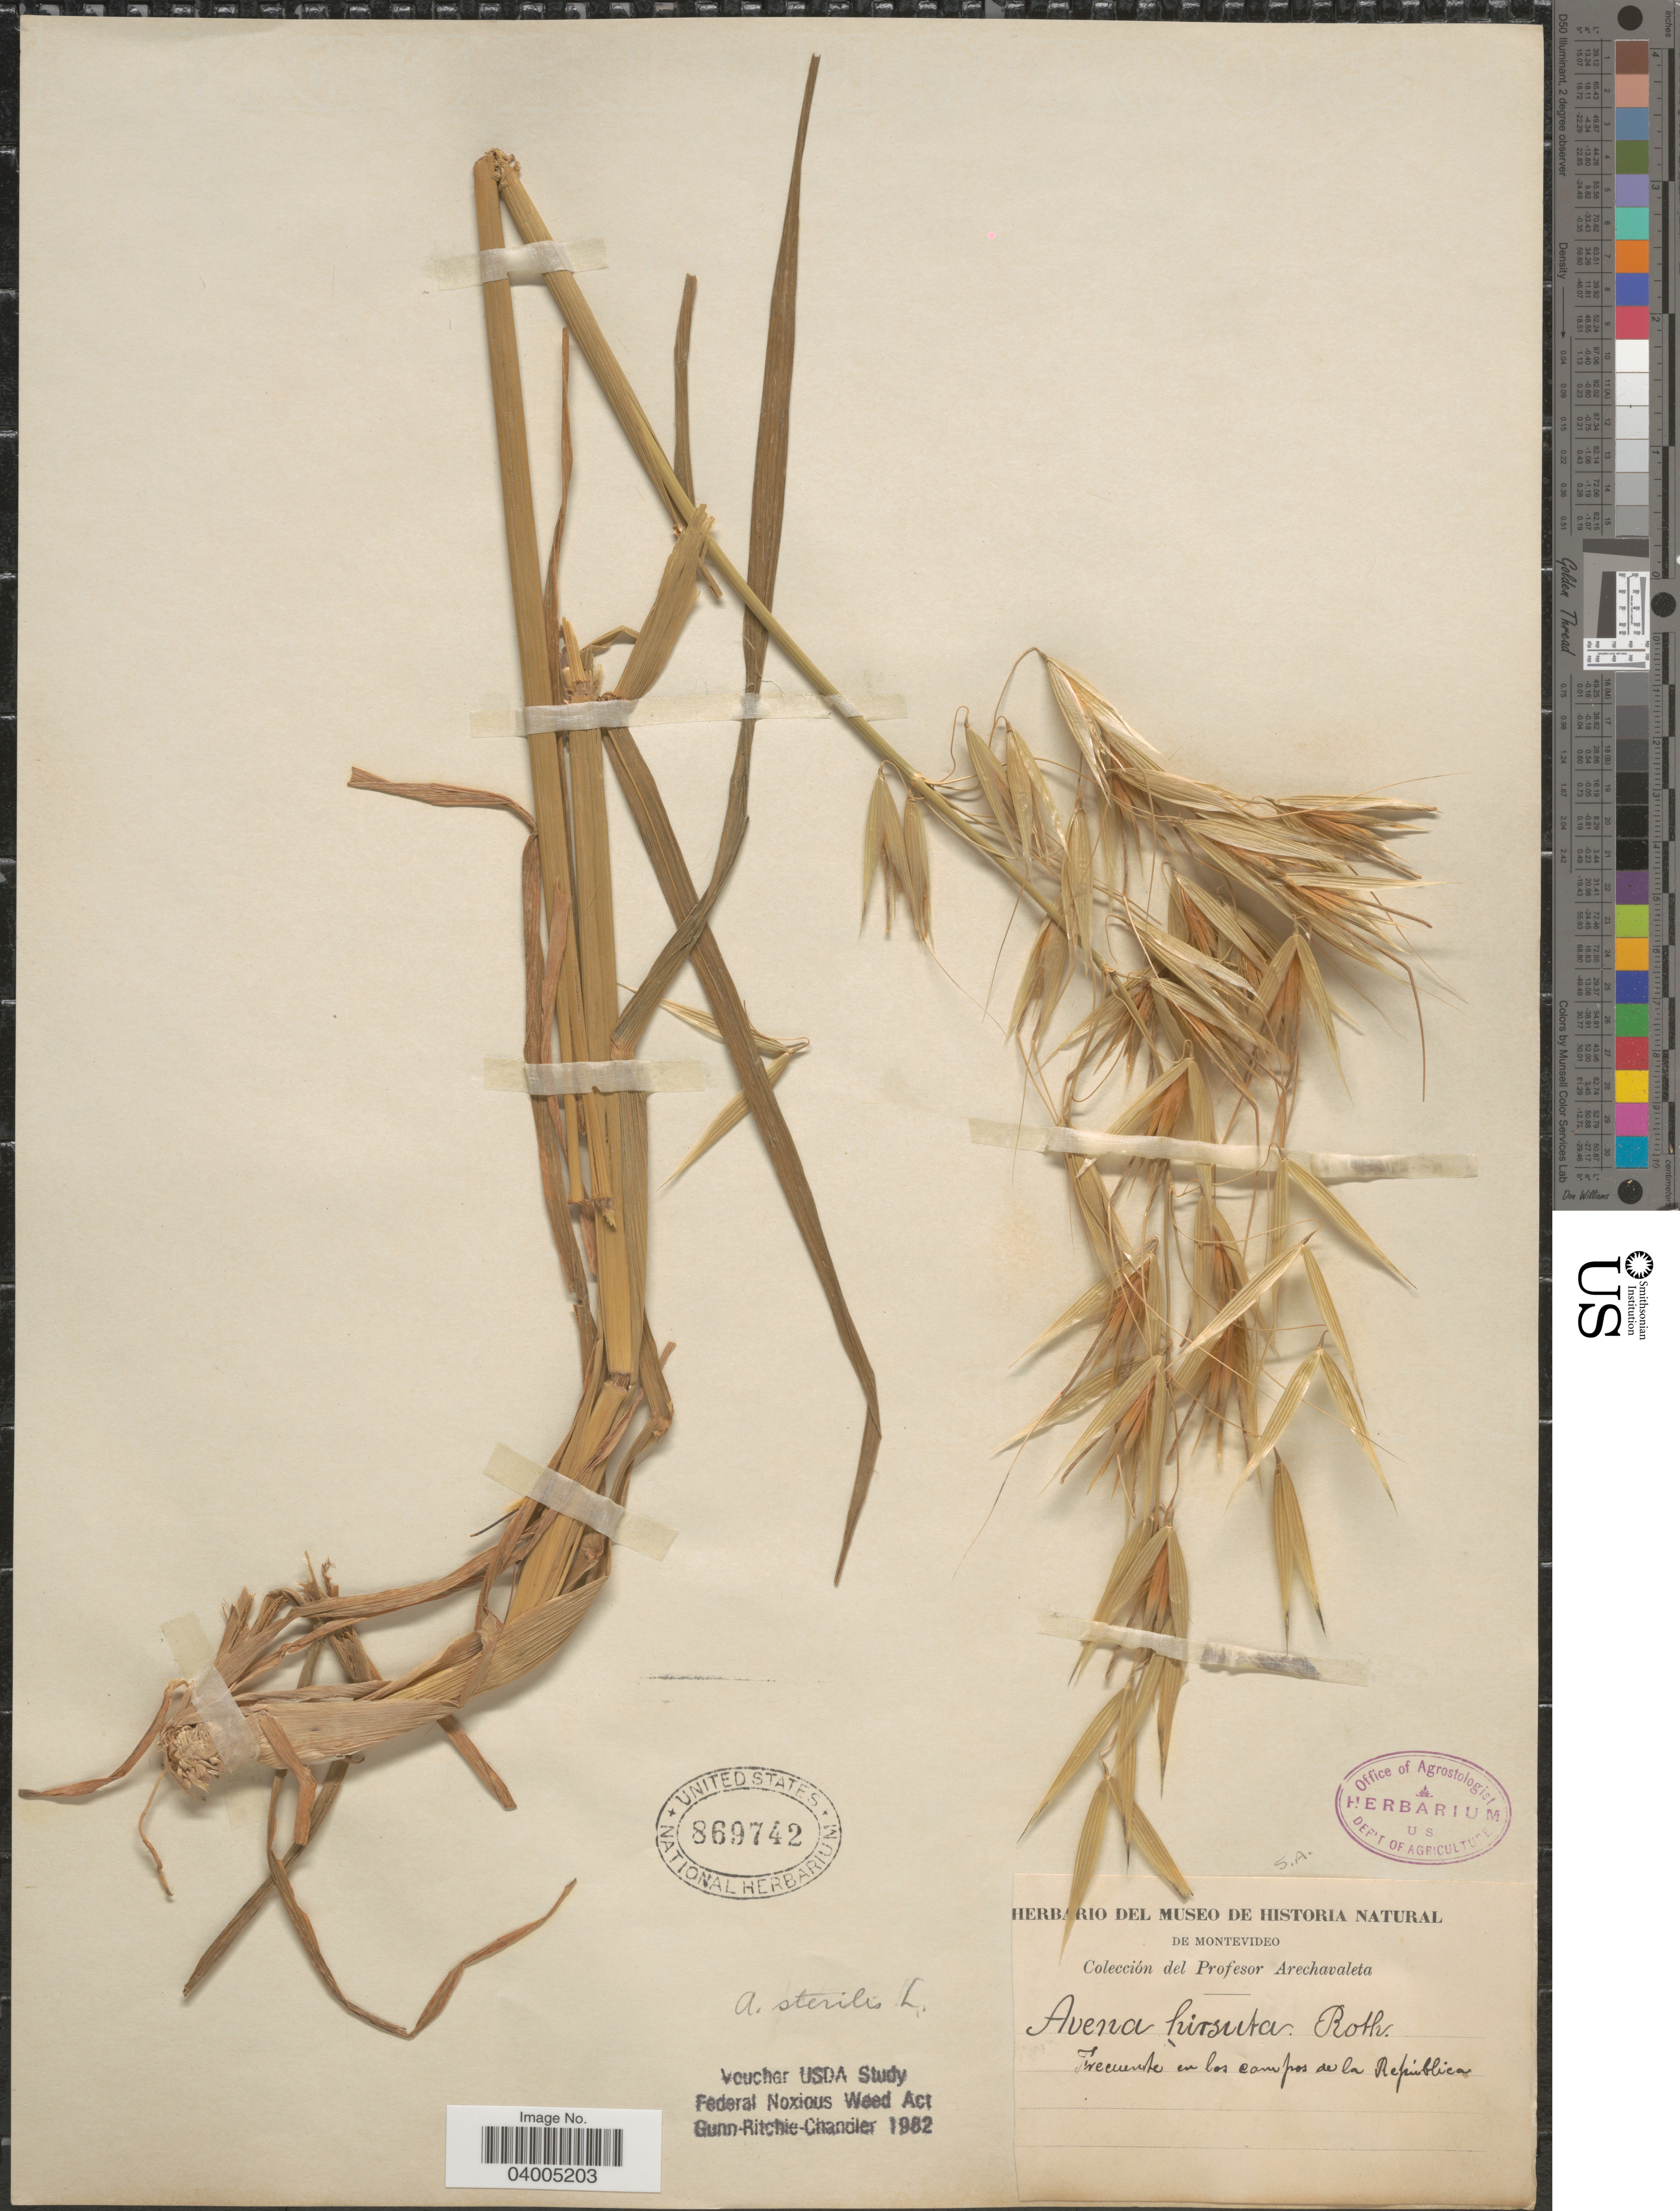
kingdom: Plantae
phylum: Tracheophyta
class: Liliopsida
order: Poales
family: Poaceae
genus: Avena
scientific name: Avena sterilis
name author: L.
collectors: Arechavaleta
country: Uruguay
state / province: Montevideo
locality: Frecuente en los campos de la República.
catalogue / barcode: US 869742